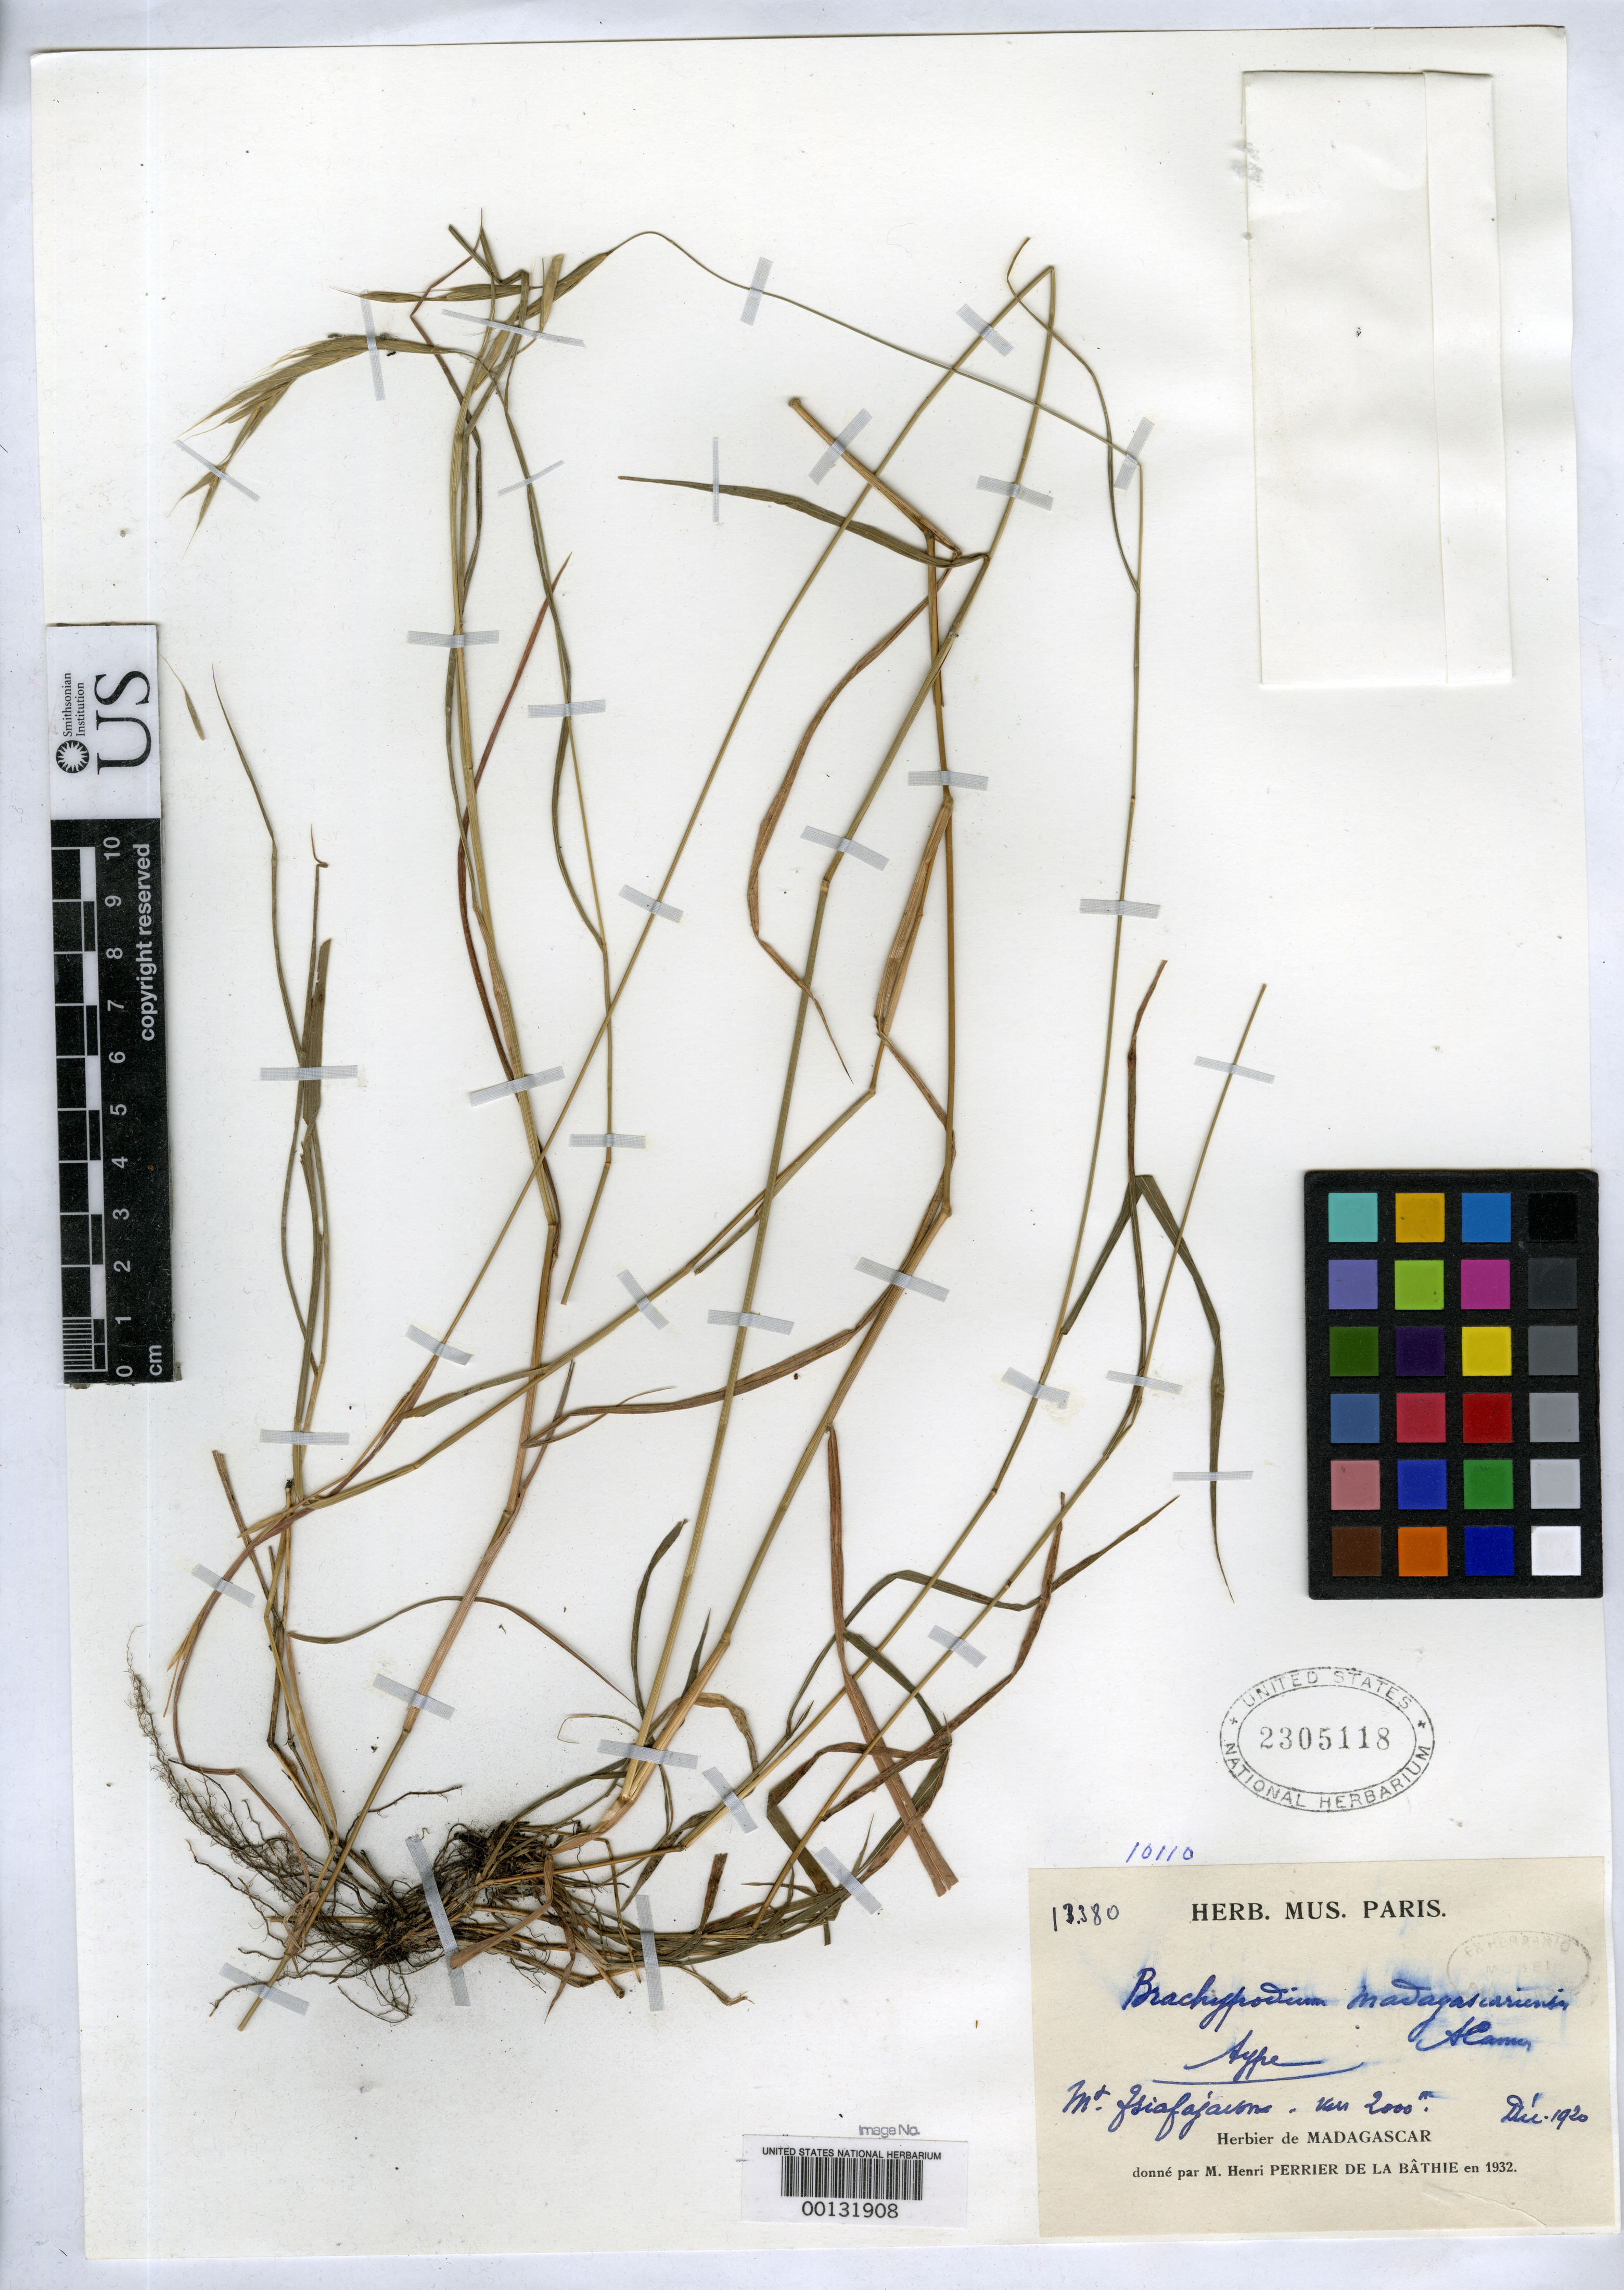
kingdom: Plantae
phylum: Tracheophyta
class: Liliopsida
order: Poales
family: Poaceae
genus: Brachypodium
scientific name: Brachypodium madagascariense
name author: A. Camus & H. Perrier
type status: Isotype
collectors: H. Perrier de la Bâthie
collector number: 13380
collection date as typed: Dec 1920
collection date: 1920-12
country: Madagascar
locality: Pres de la cime du Tsiafajavona. [Close to the summit of Tsiafajavona.]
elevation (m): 2000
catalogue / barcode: US 2305118